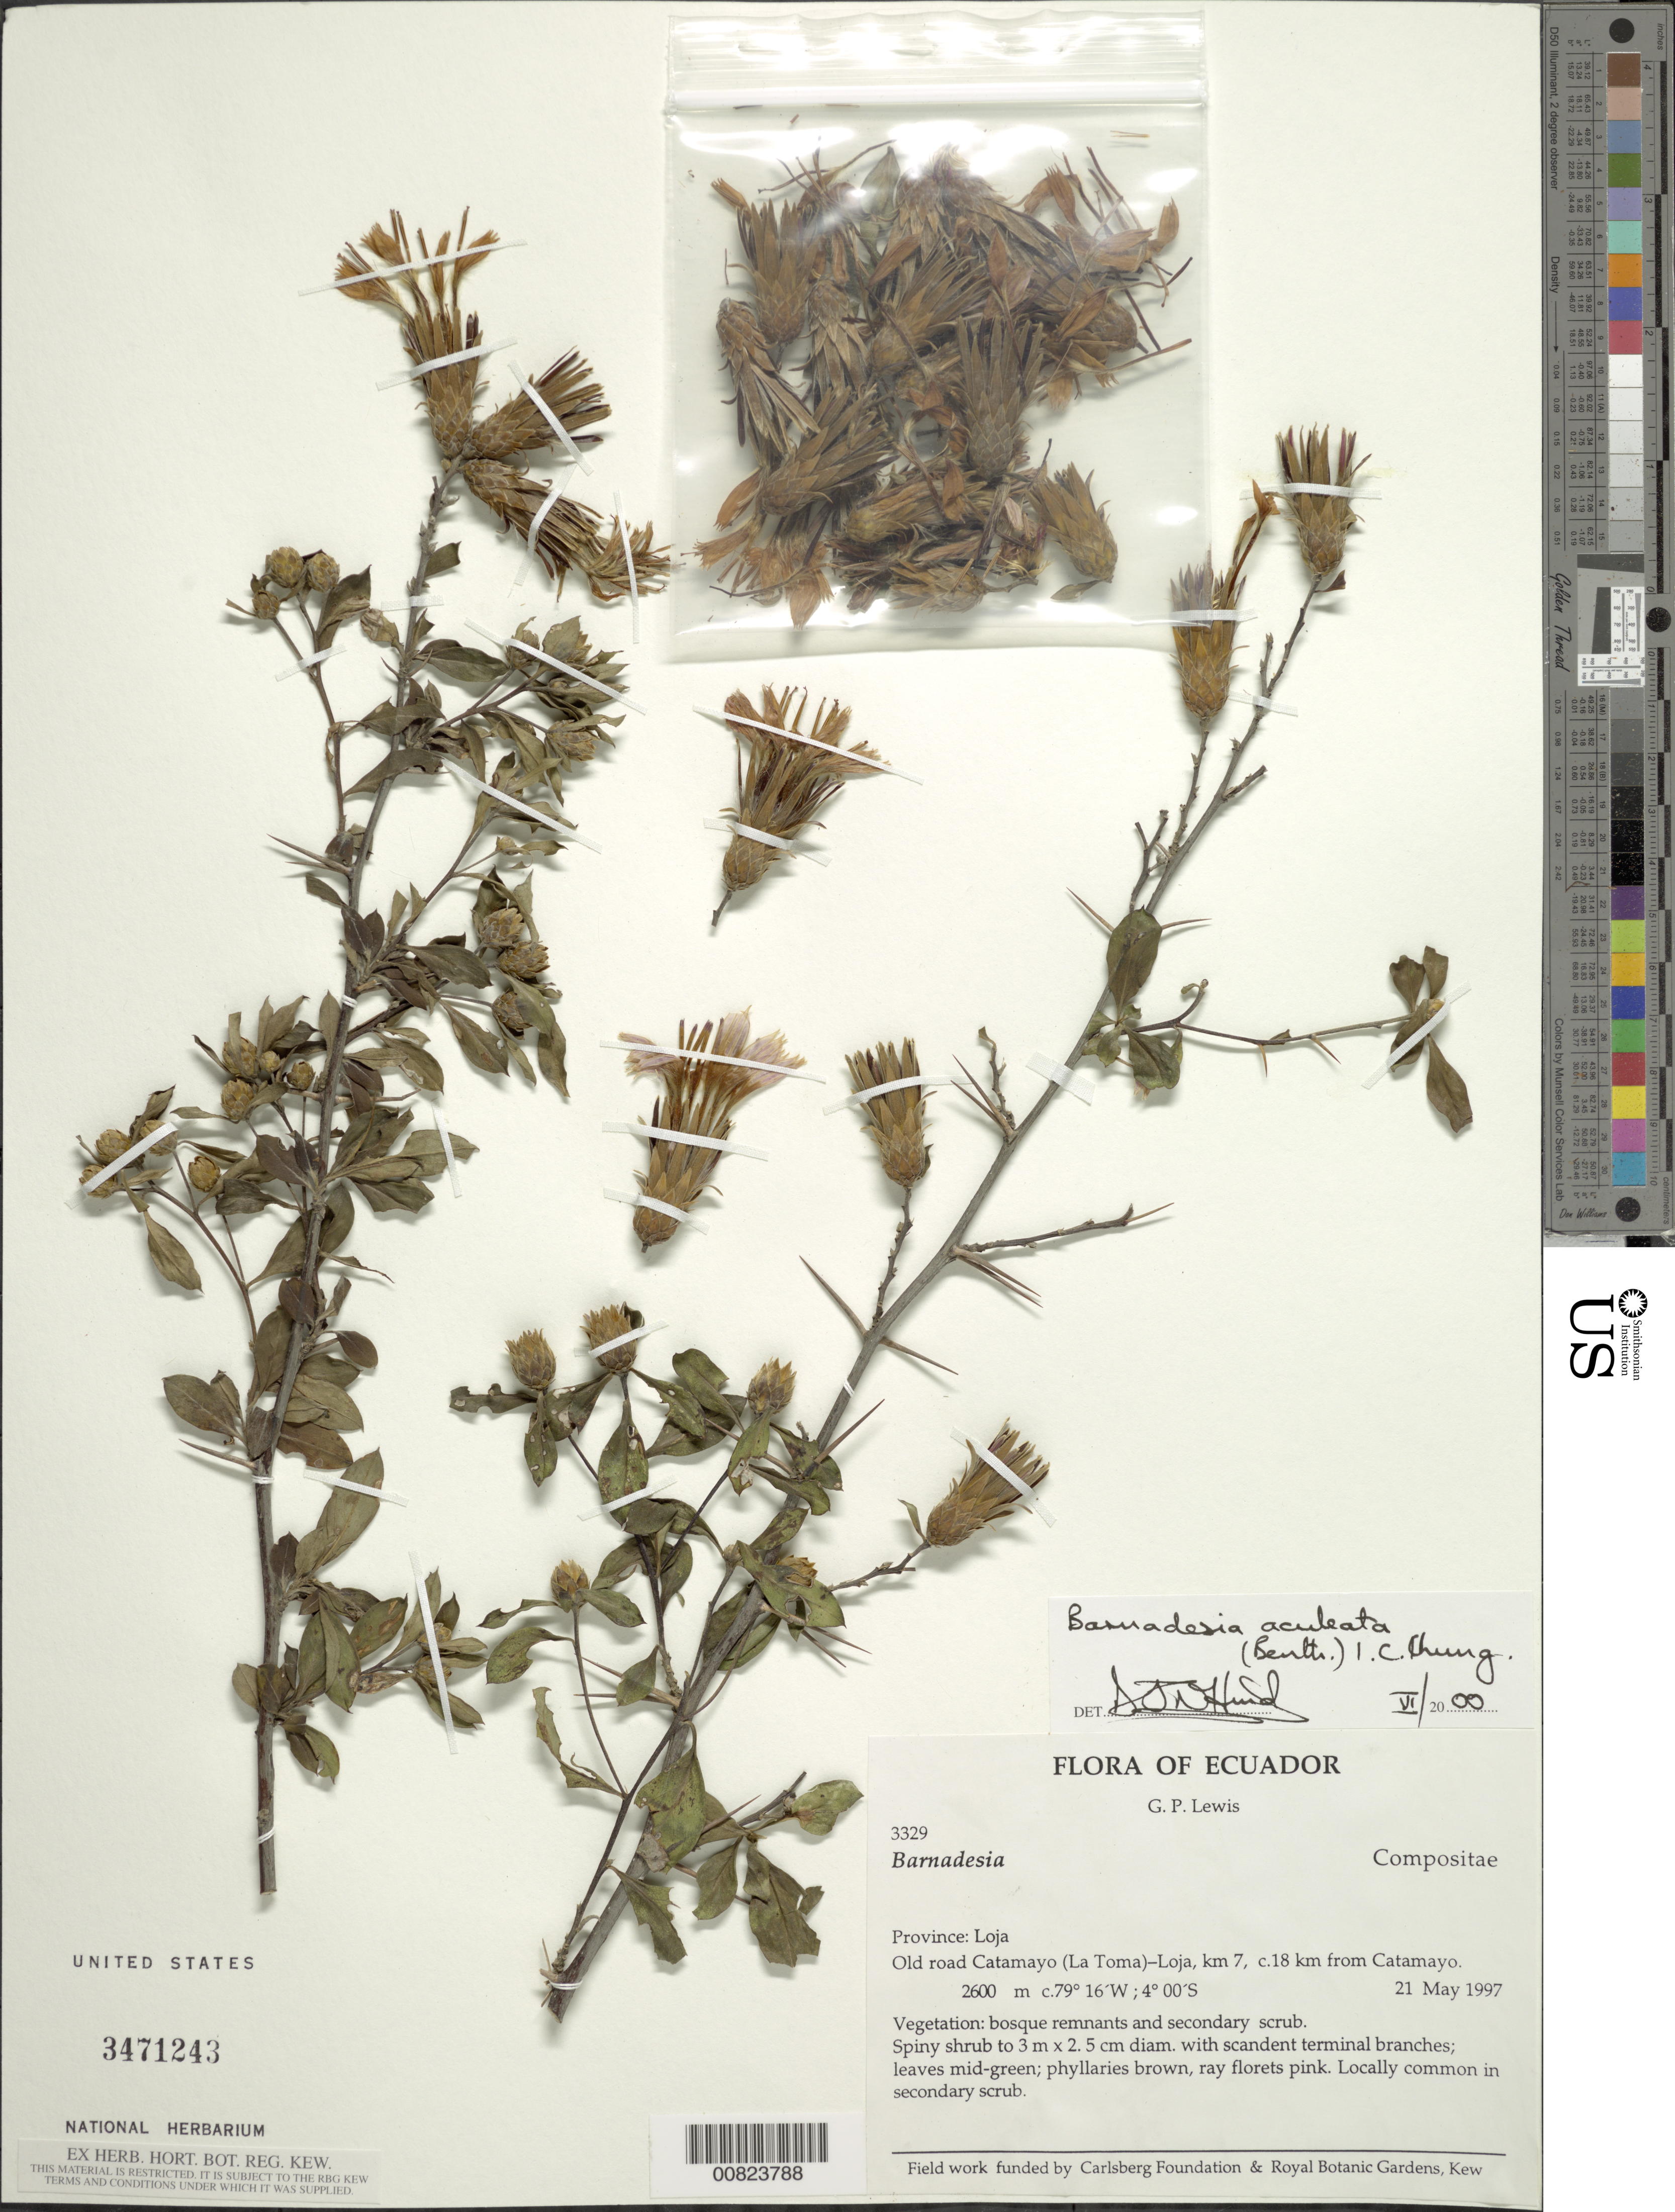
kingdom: Plantae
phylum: Tracheophyta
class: Magnoliopsida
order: Asterales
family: Asteraceae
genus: Barnadesia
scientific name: Barnadesia aculeata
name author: (Benth.) I.C. Chung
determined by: Hind, N.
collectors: G. P. Lewis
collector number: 3329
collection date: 1997-05-21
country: Ecuador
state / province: Loja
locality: Old road Catamayo (La Toma)--Loja, km 7, c.18 km from Catamayo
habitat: Bosque remnants and secondary scrub; on secondary scrub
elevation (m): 2600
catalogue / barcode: US 3471243